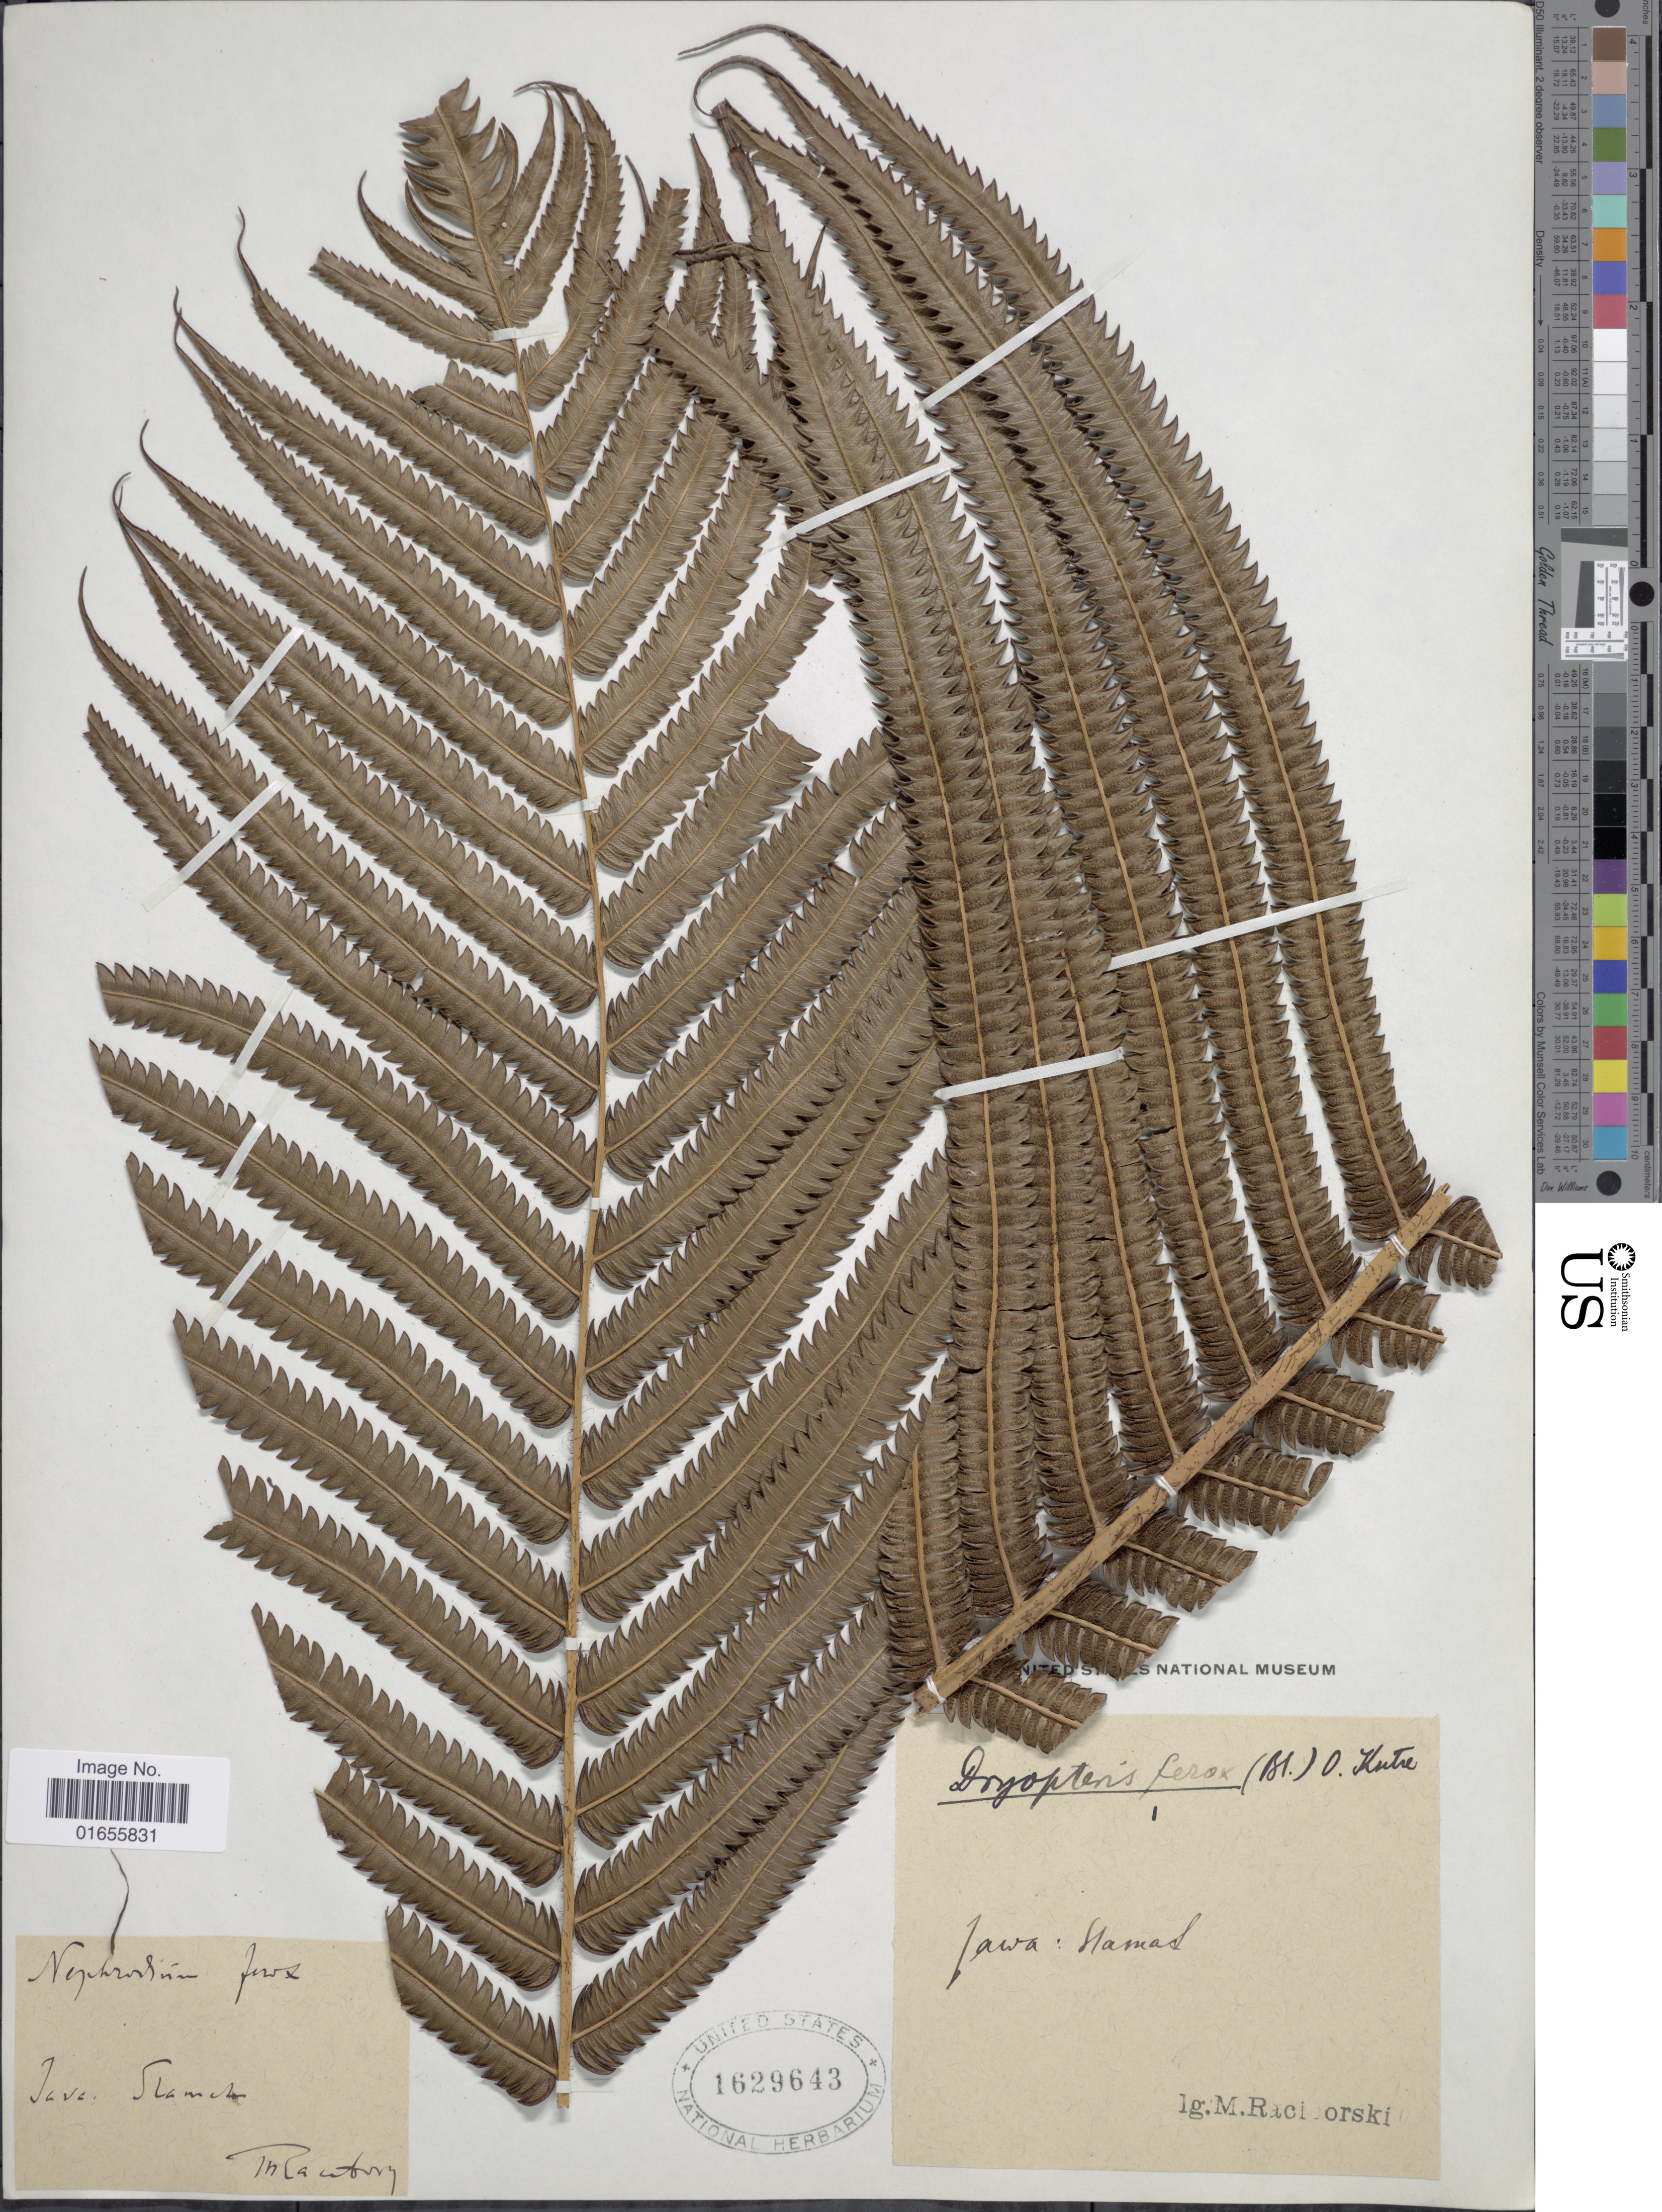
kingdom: Plantae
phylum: Tracheophyta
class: Polypodiopsida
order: Polypodiales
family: Thelypteridaceae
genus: Chingia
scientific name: Chingia ferox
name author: (Blume) Holttum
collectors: M. Raciborski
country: Indonesia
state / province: Java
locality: Hamat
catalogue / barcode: US 1629643